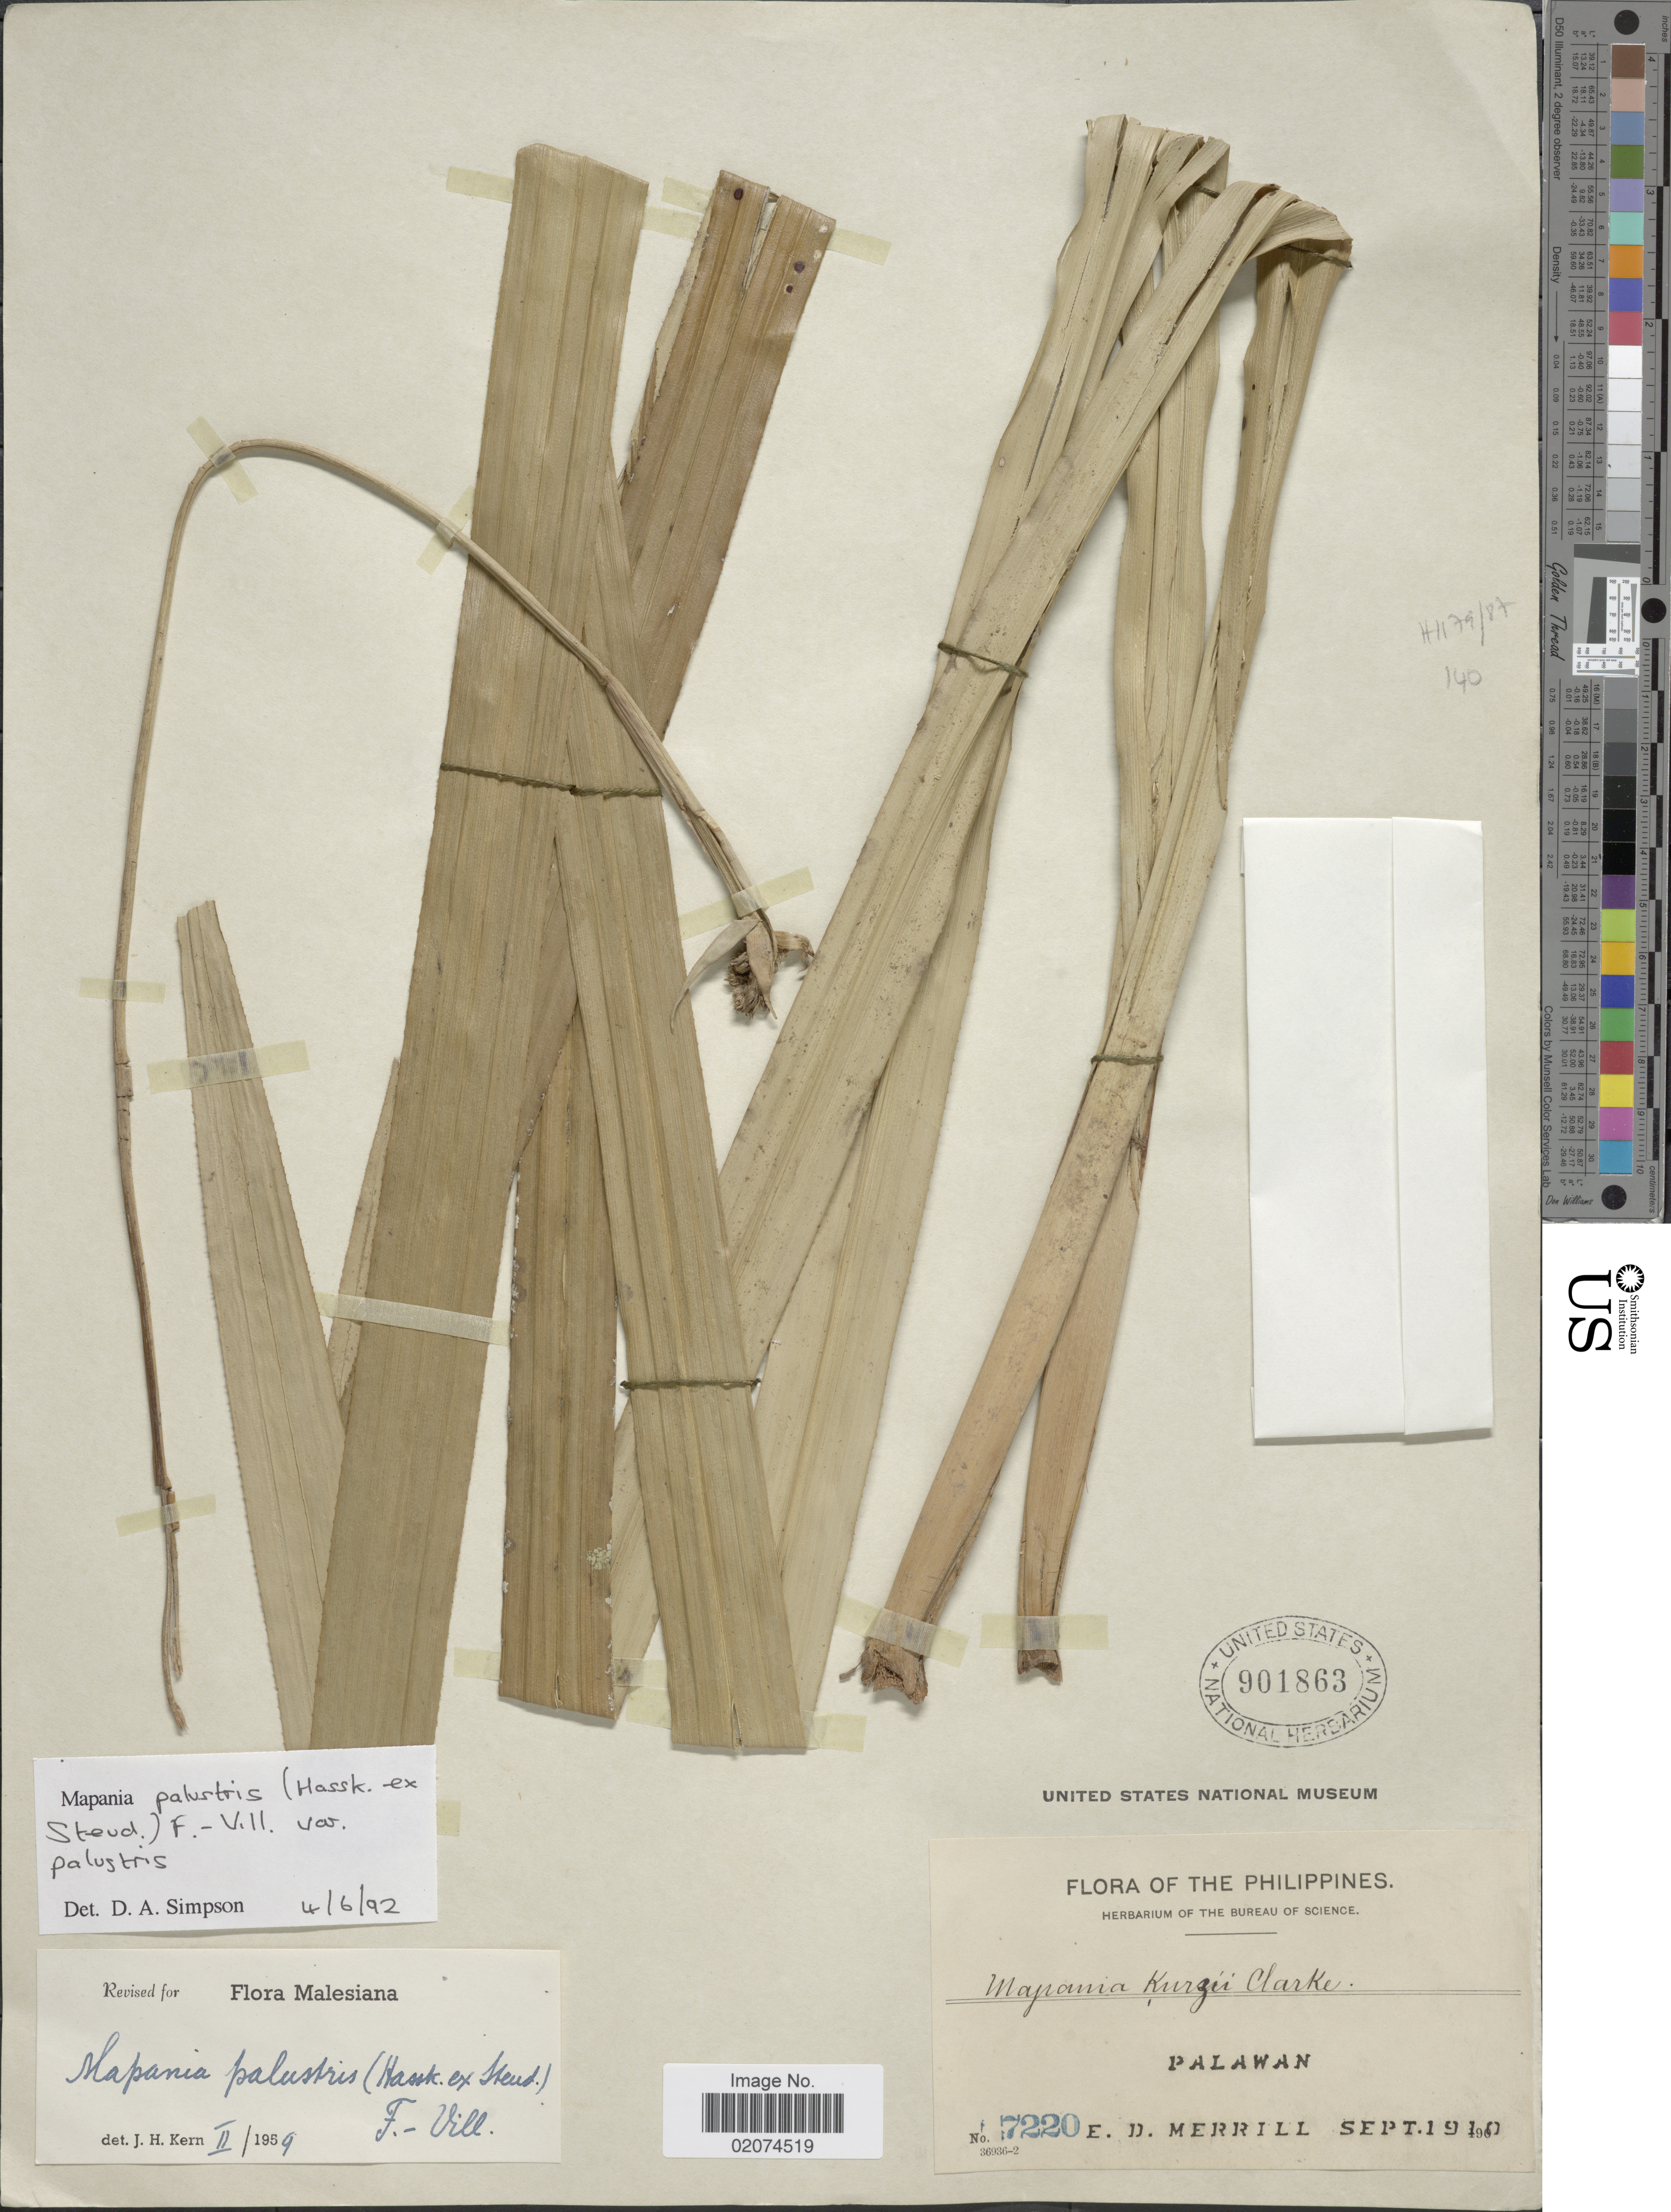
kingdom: Plantae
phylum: Tracheophyta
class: Liliopsida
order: Poales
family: Cyperaceae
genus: Mapania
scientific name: Mapania palustris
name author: (Hassk. ex Steud.) Fern.-Vill.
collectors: E. D. Merrill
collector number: !7220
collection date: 1910-09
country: Philippines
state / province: Mimaropa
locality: Palawan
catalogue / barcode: US 901863